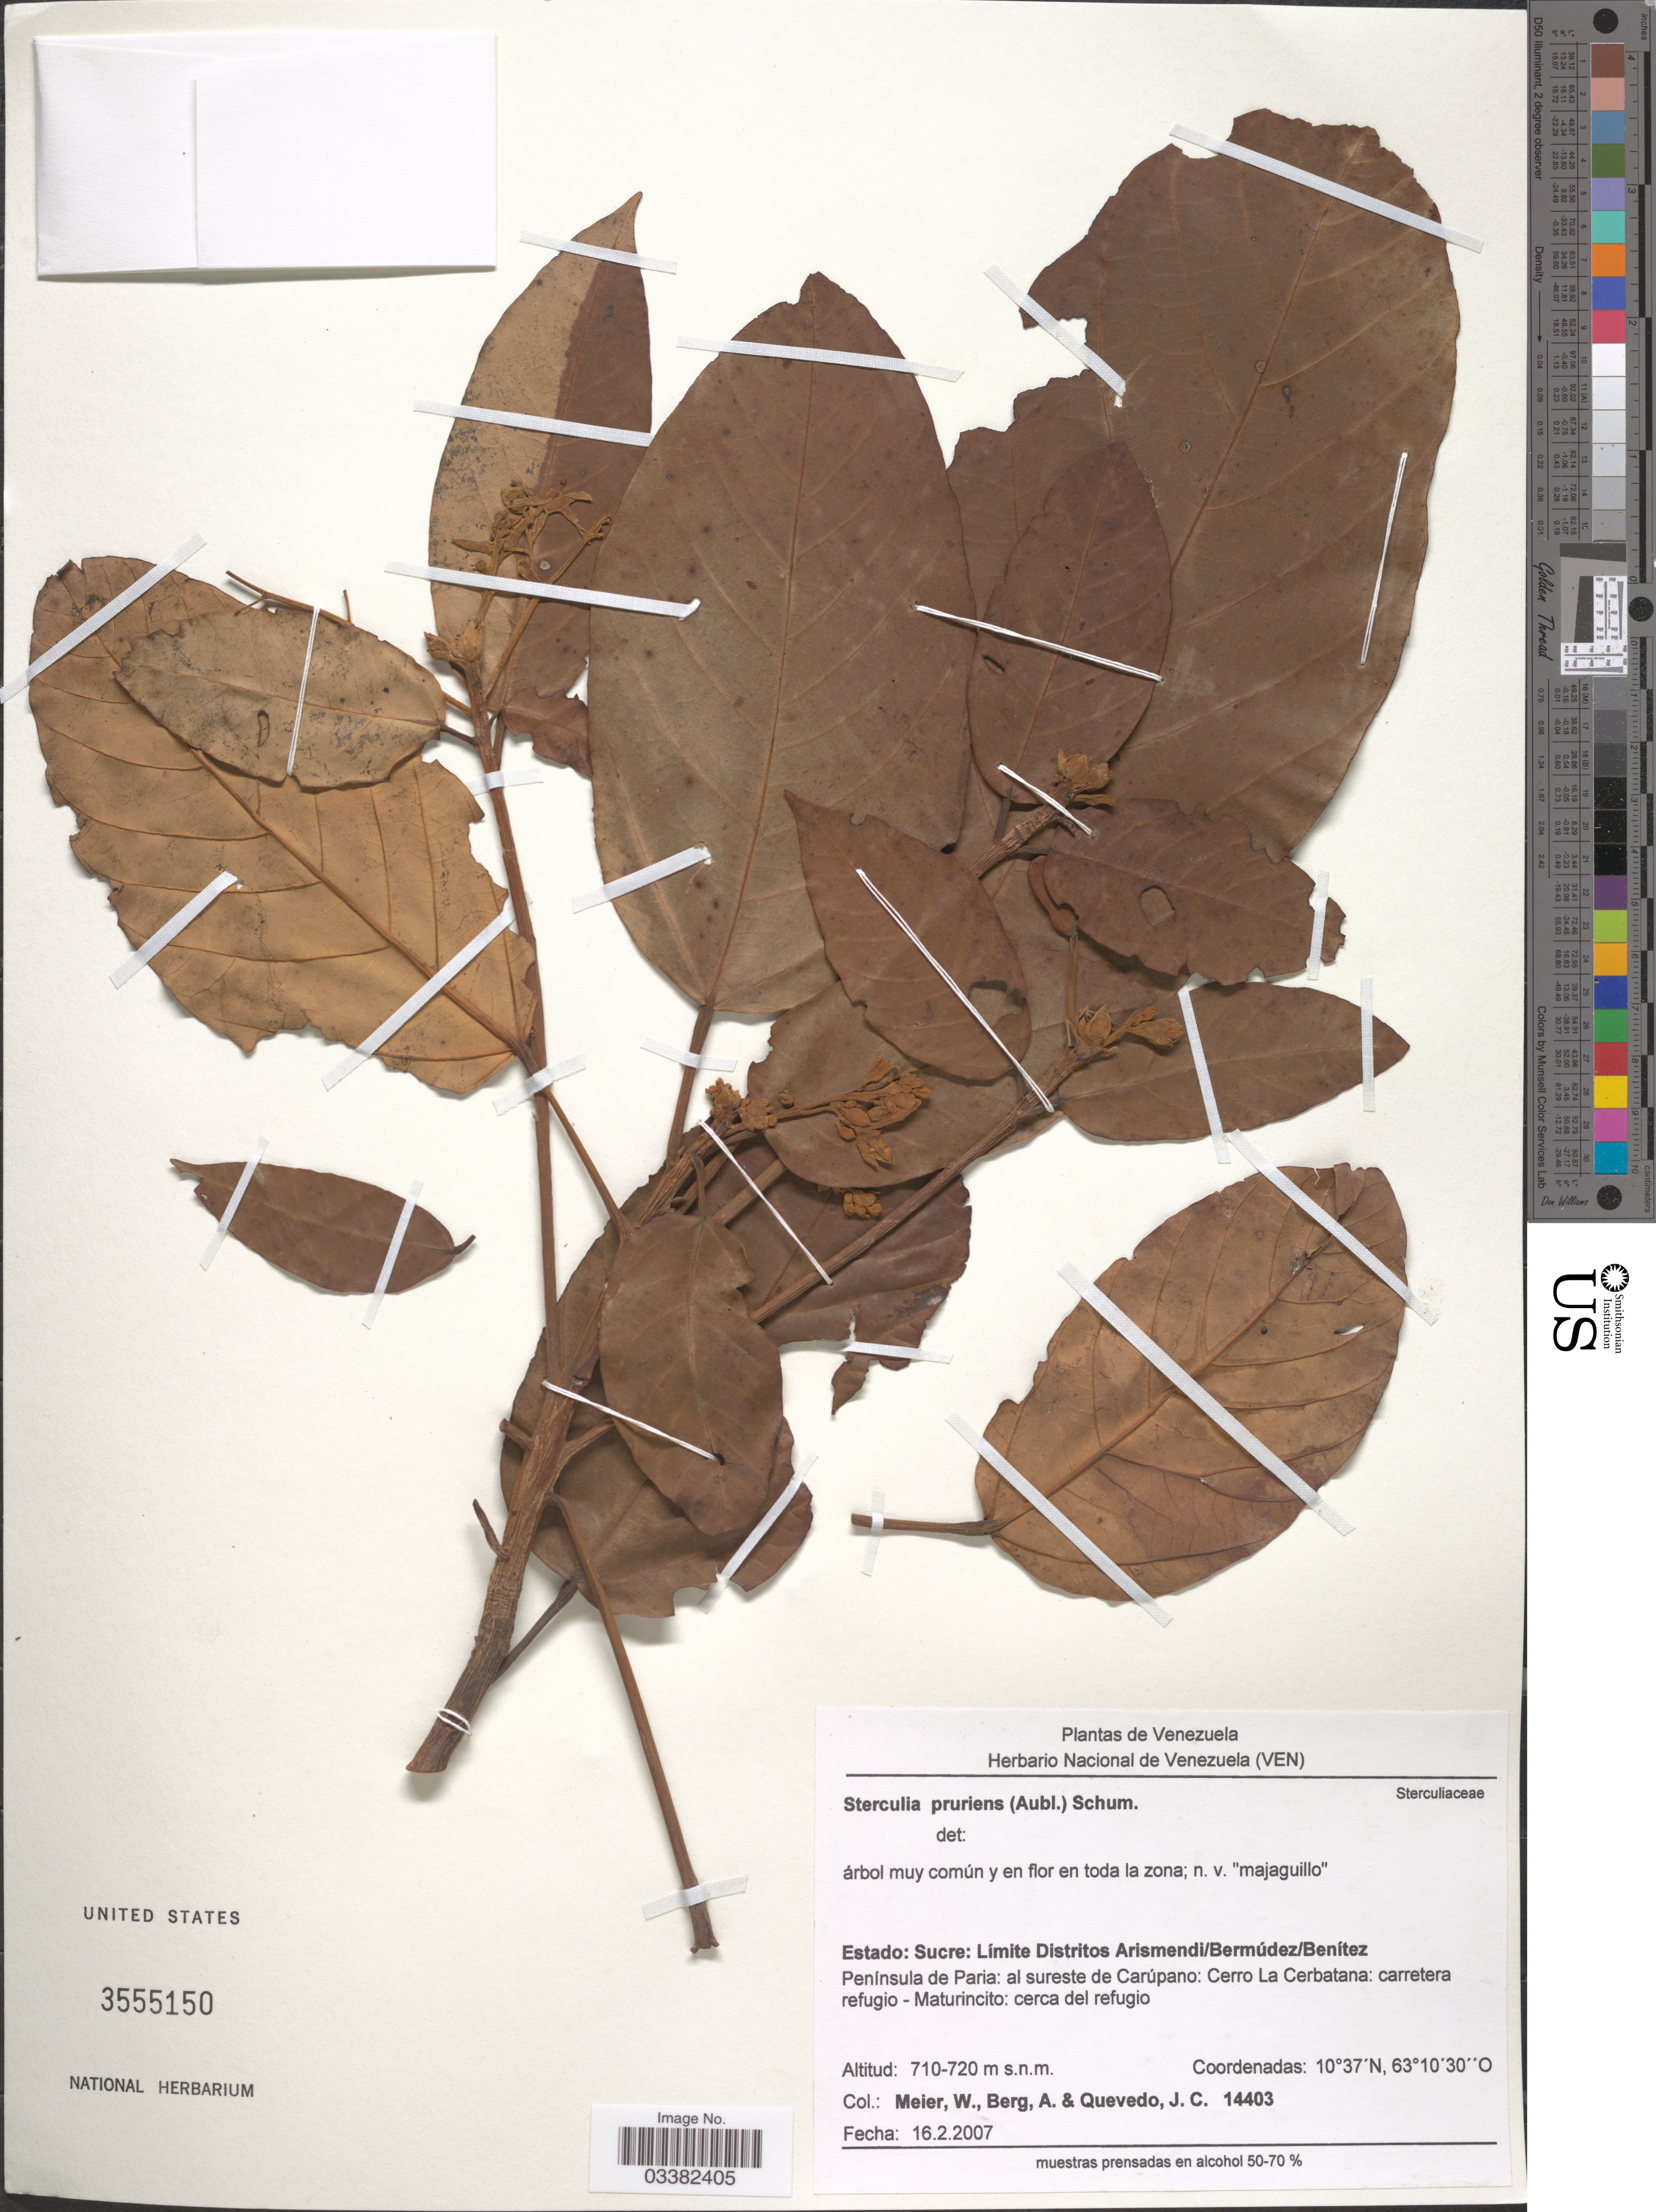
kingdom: Plantae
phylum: Tracheophyta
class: Magnoliopsida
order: Malvales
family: Malvaceae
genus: Sterculia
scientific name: Sterculia pruriens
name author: (Aubl.) K. Schum.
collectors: W. Meier, A. Berg & J. Quevedo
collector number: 14403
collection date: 2007-02-16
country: Venezuela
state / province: Sucre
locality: Límite Distritos Arismendi/Bermúdez/Benítez. Península de Paria: al sureste de Carúpano: Cerro La Cerbatana: carretera refugio - Maturincito: cerca del refugio.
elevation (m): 710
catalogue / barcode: US 3555150